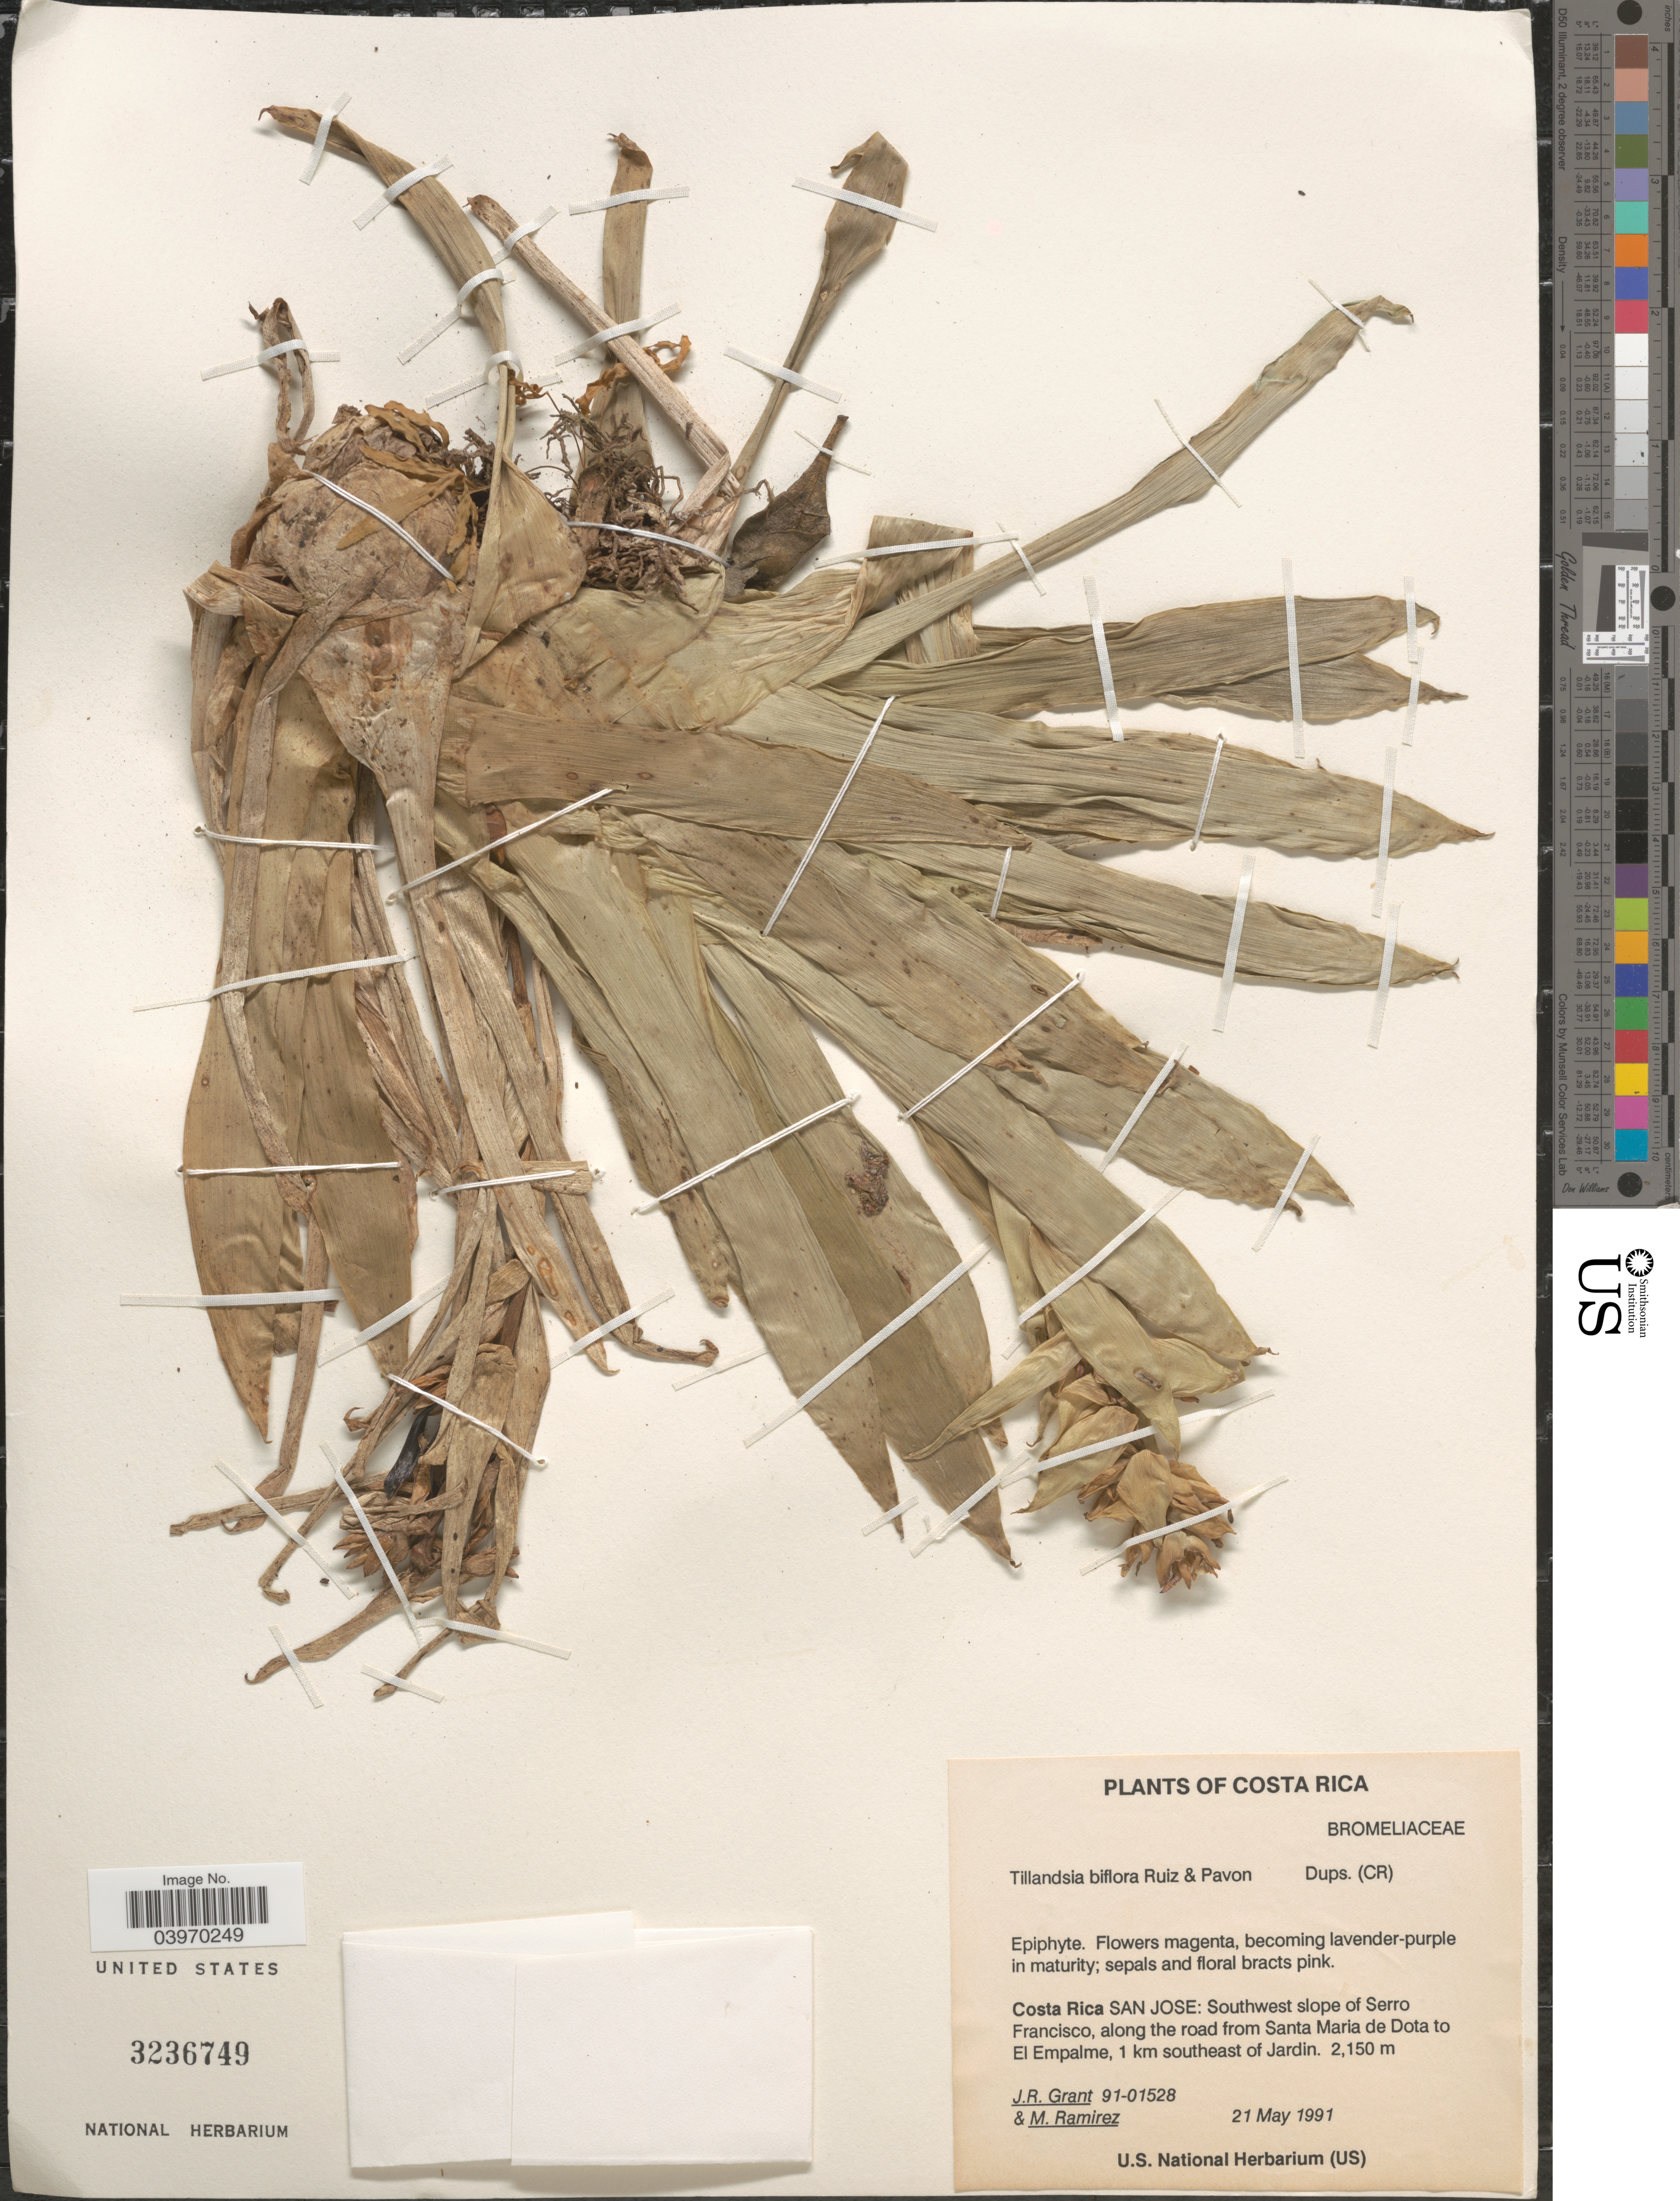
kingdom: Plantae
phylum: Tracheophyta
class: Liliopsida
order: Poales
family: Bromeliaceae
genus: Tillandsia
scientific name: Tillandsia biflora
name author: Ruiz & Pav.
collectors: J. Grant & M. Ramirez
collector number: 91-01528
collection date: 1991-05-21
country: Costa Rica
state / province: San José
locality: Southwest slope of Serro Francisco, along the road from Santa Maria de Dota to El Empalme, 1 km southeast of Jardin.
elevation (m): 2150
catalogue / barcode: US 3236749